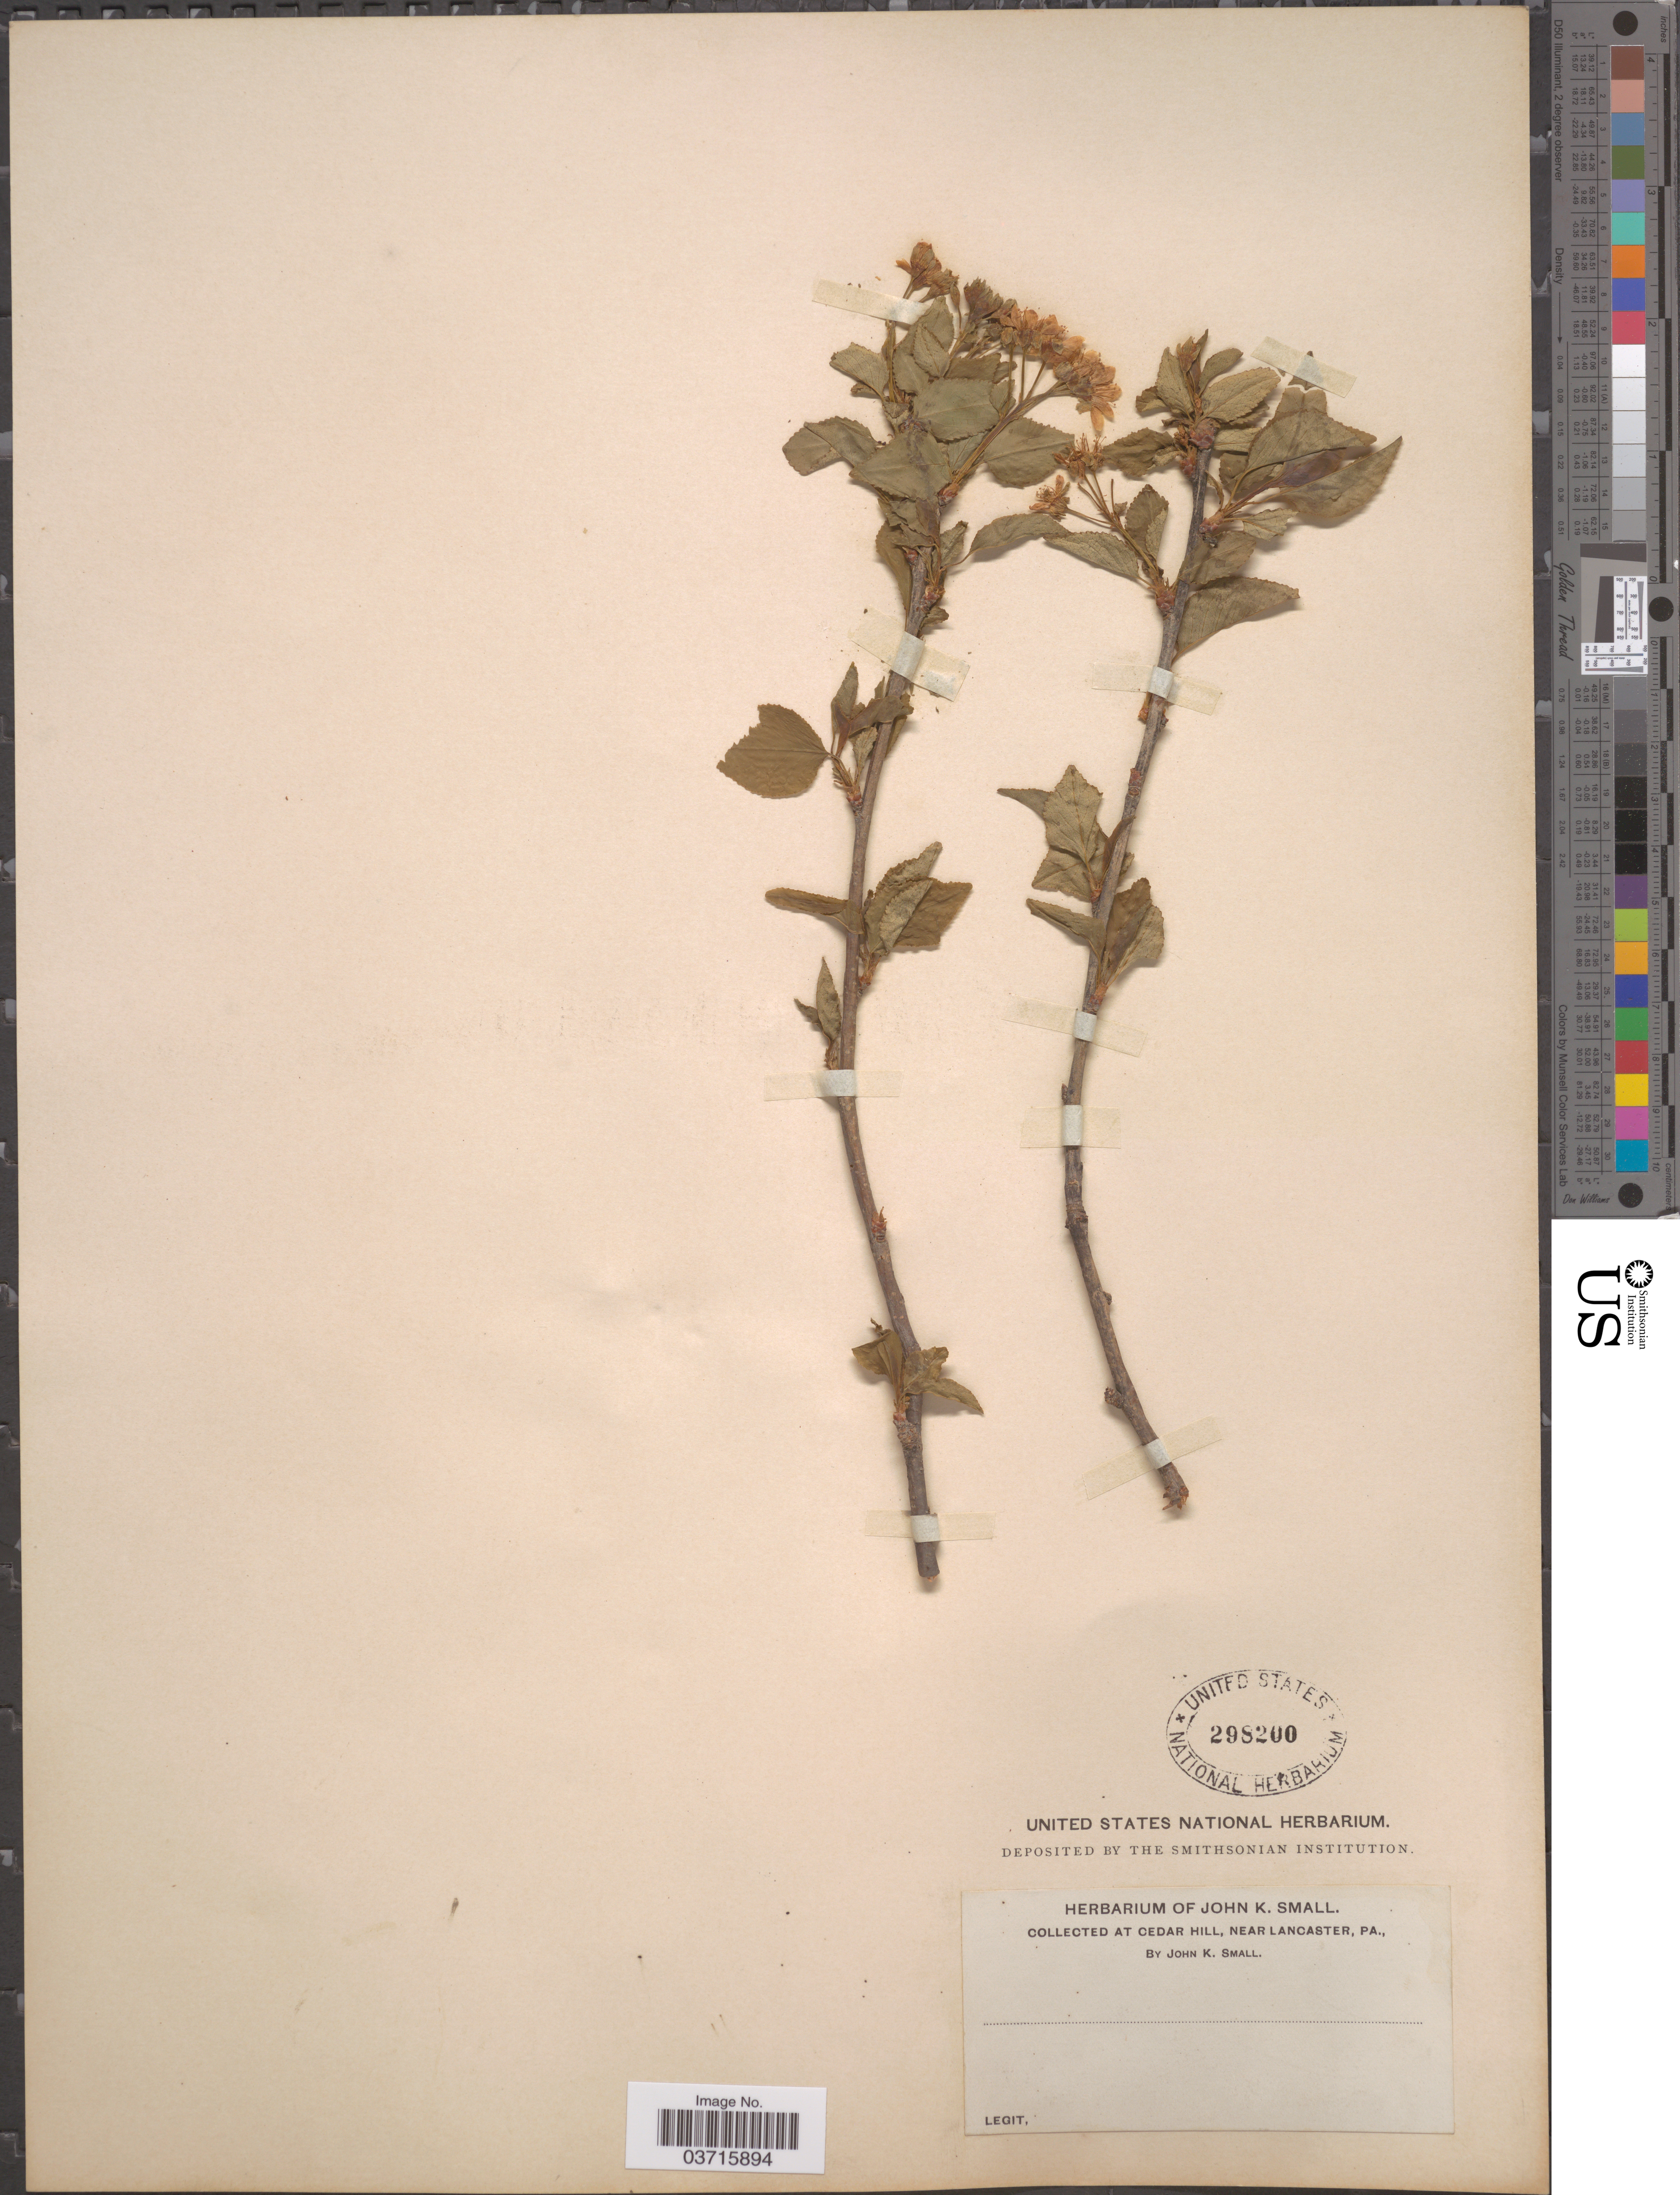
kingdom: Plantae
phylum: Tracheophyta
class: Magnoliopsida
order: Rosales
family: Rosaceae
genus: Prunus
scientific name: Prunus mahaleb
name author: L.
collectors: J. K. Small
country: United States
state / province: Pennsylvania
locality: Cedar Hill, near Lancaster.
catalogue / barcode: US 298200